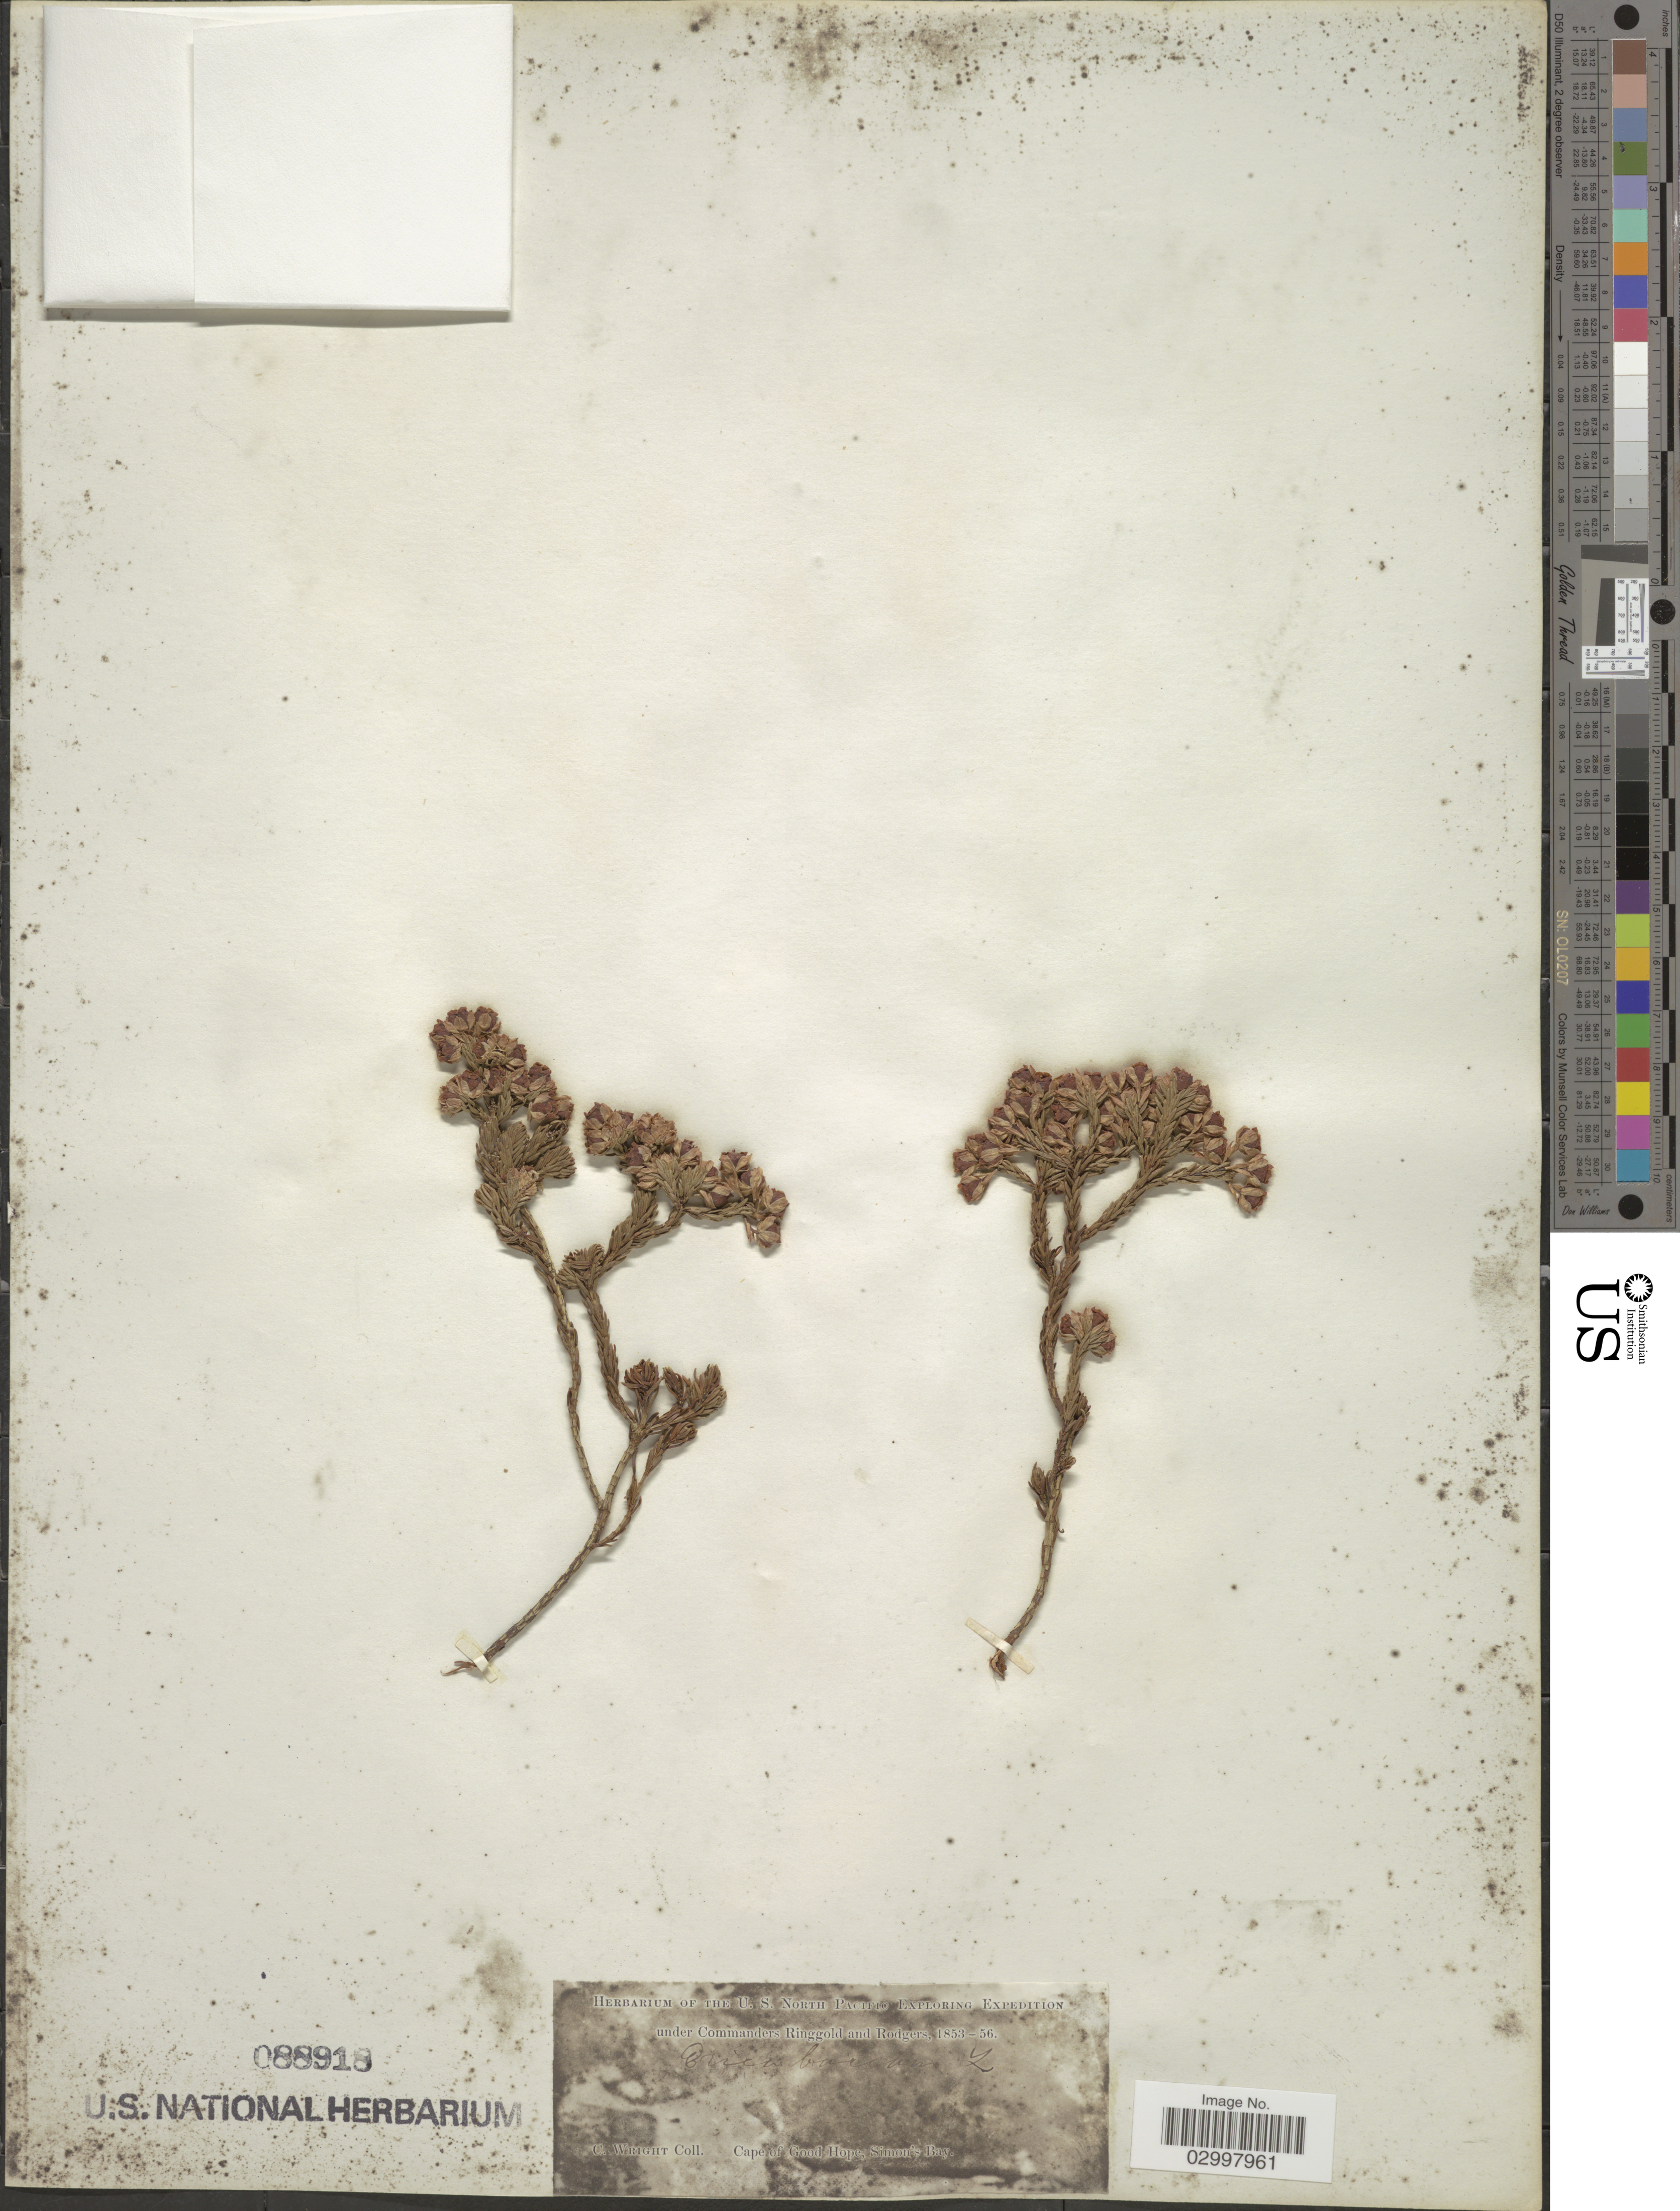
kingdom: Plantae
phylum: Tracheophyta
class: Magnoliopsida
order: Ericales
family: Ericaceae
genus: Erica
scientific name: Erica baccans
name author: L.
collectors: C. Wright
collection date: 1853/1856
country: South Africa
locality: Cape of Good Hope, Simon's Bay.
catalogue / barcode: US 88918